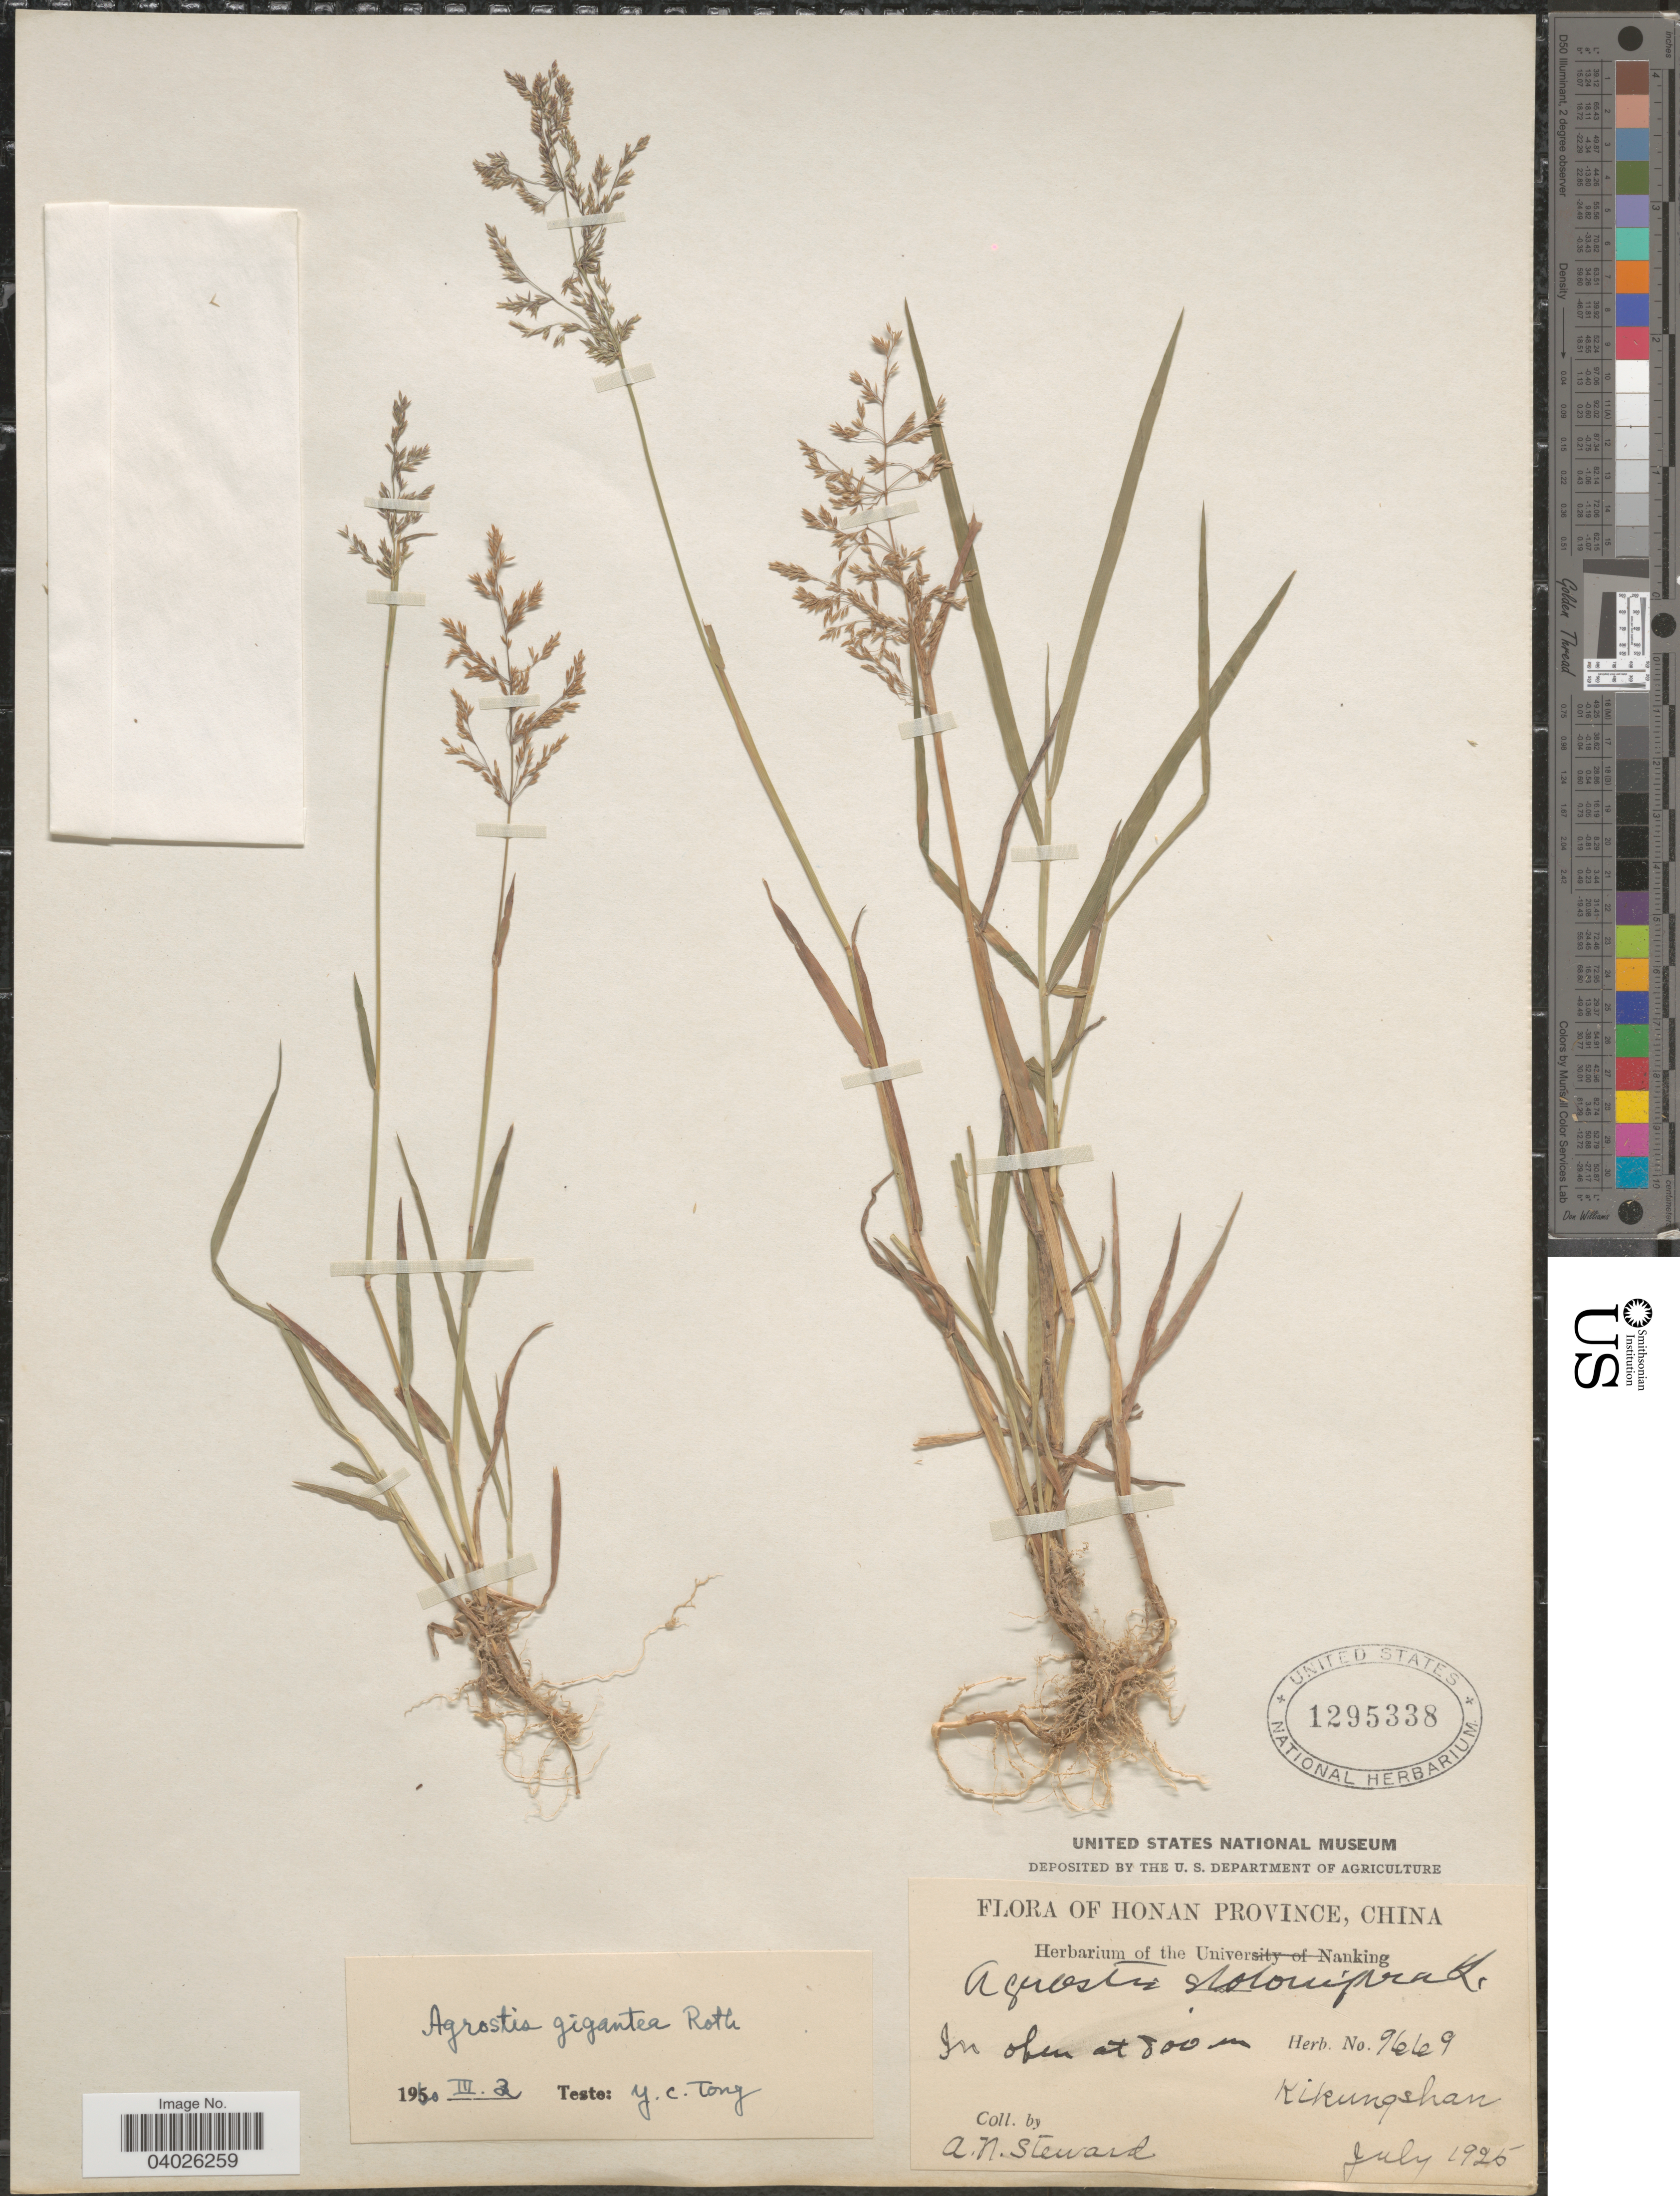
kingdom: Plantae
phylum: Tracheophyta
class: Liliopsida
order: Poales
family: Poaceae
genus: Agrostis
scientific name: Agrostis gigantea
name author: Roth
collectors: A. N. Steward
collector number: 9669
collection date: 1925-07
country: China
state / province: Henan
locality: Honan Province. Kikungshan.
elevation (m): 800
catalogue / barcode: US 1295338